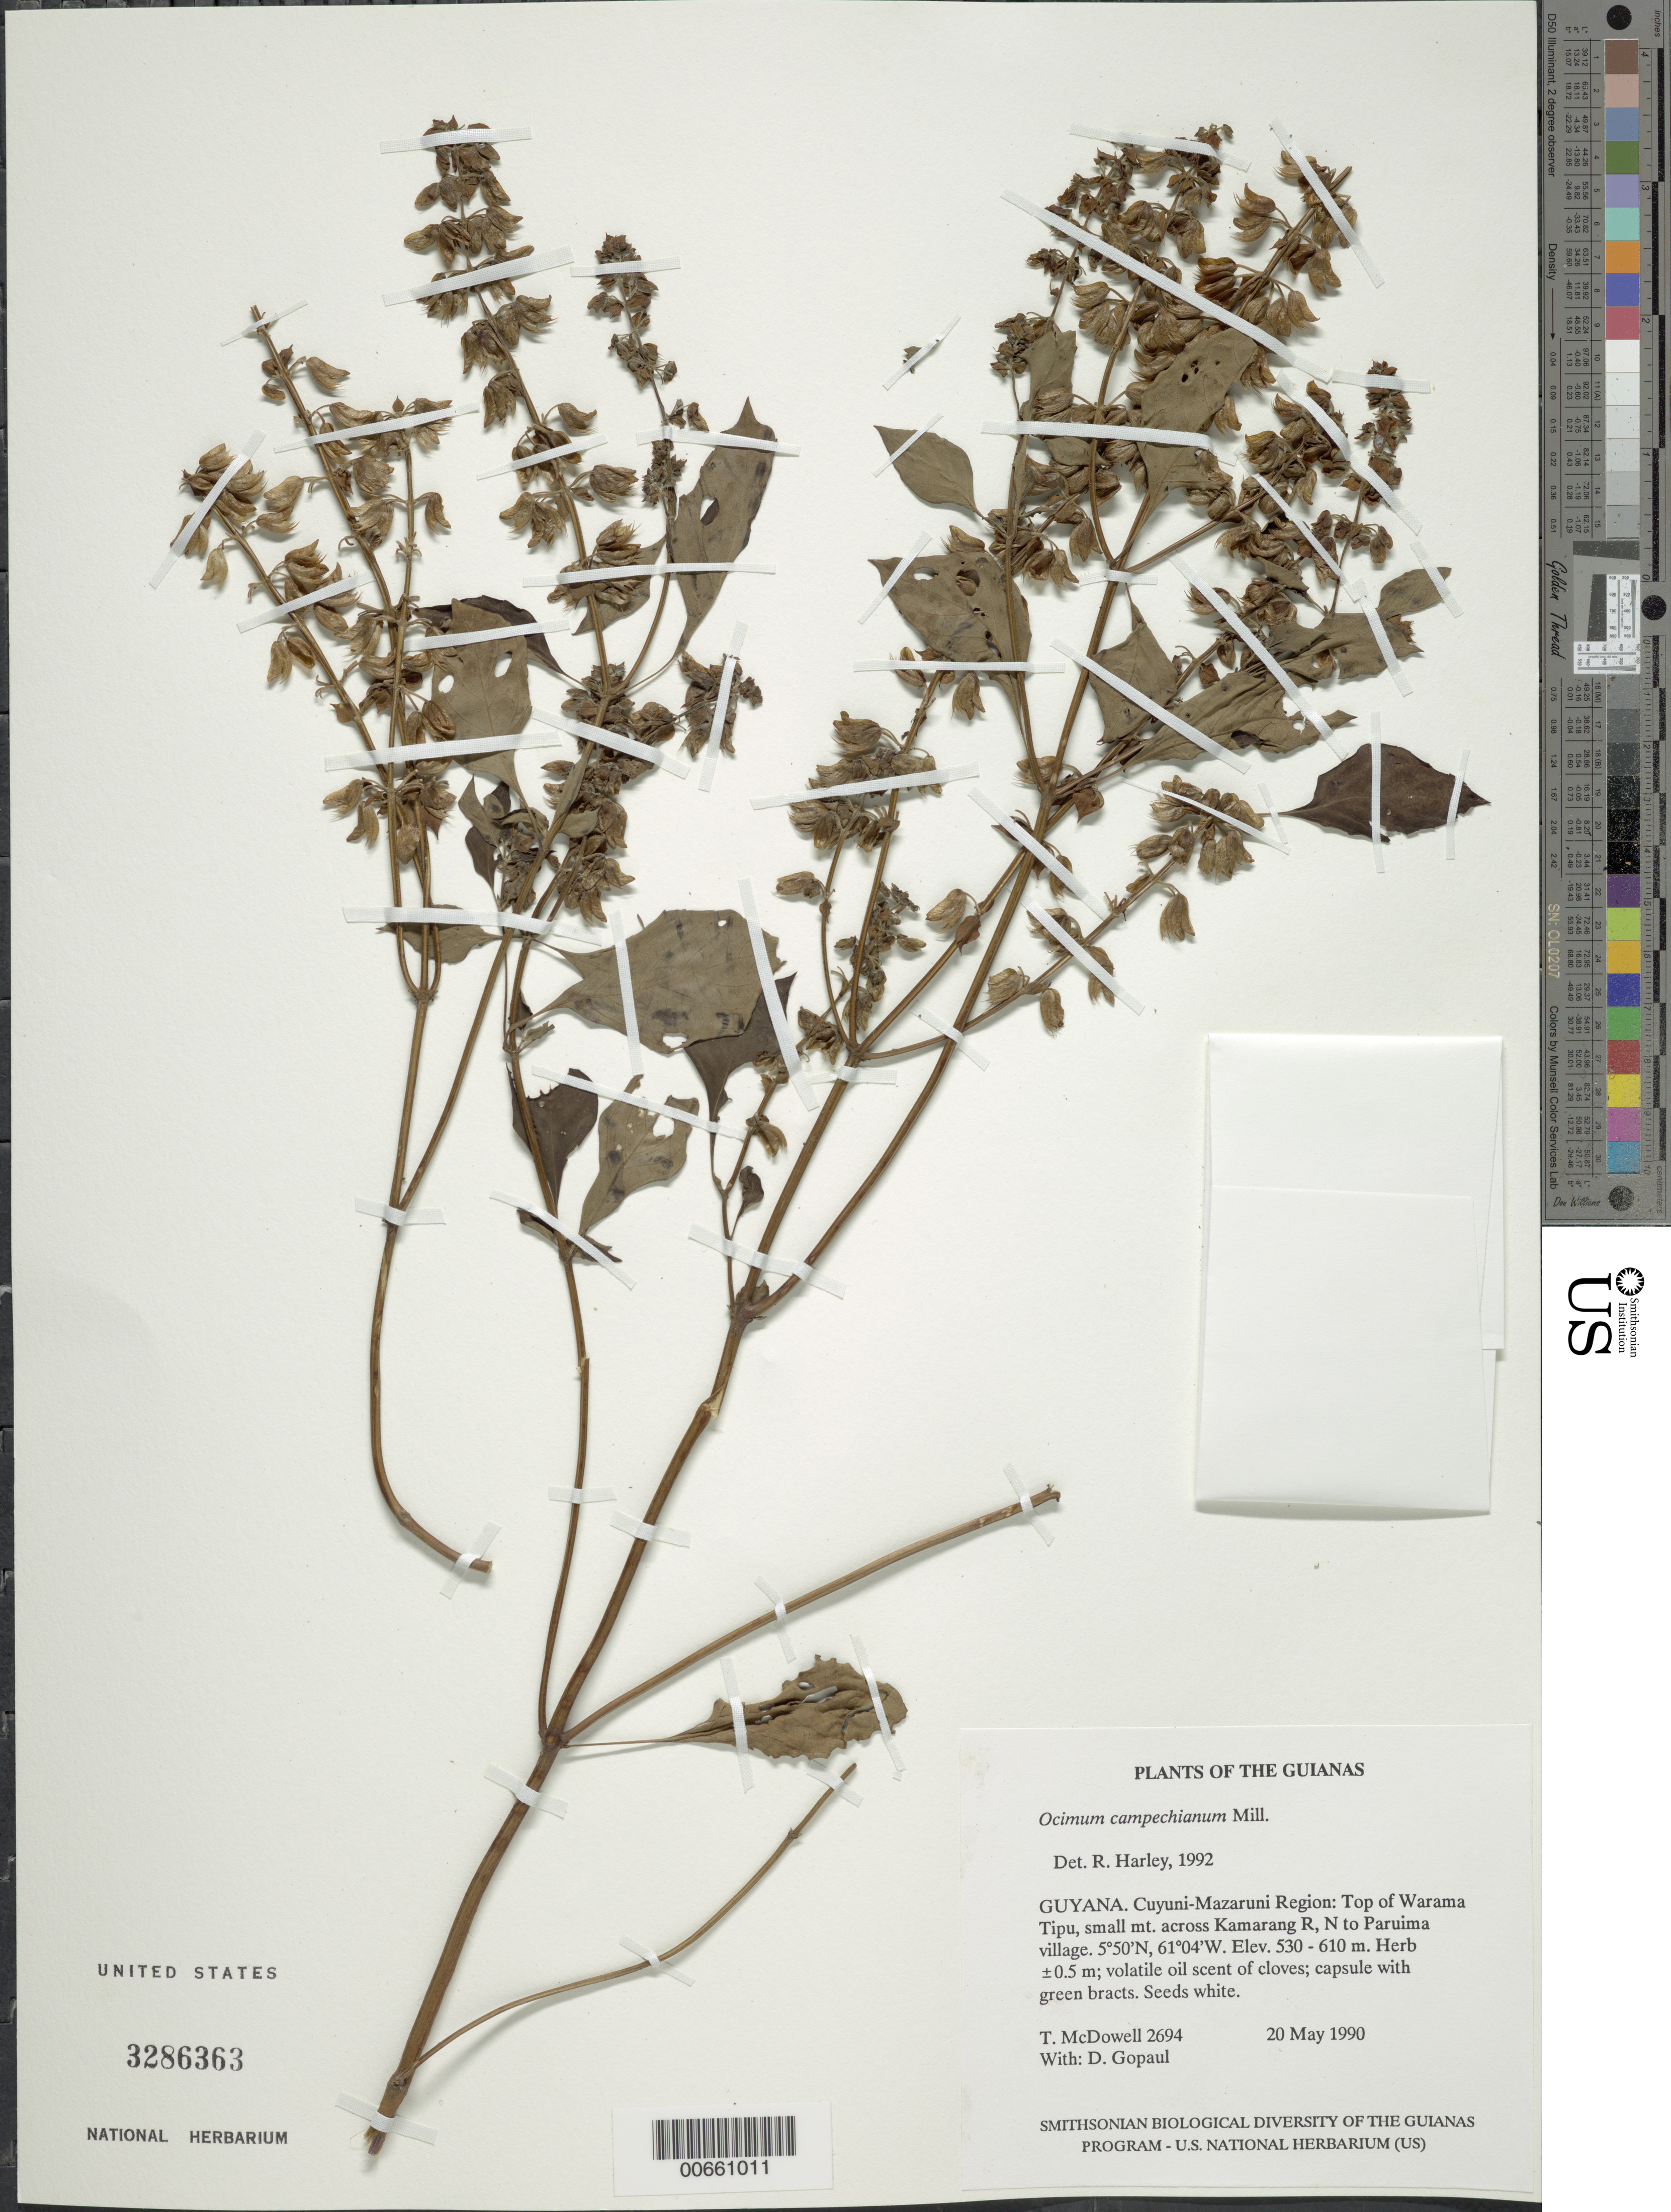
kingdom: Plantae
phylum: Tracheophyta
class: Magnoliopsida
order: Lamiales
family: Lamiaceae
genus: Ocimum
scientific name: Ocimum campechianum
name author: Mill.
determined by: Harley, R. M.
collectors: T. McDowell & D. Gopaul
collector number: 2694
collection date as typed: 20 May 1990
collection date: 1990-05-20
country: Guyana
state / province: Cuyuni-Mazaruni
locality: Top of Warama Tipu, small mt. across Kamarang R, N of Paruima village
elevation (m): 530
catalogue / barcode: US 3286363